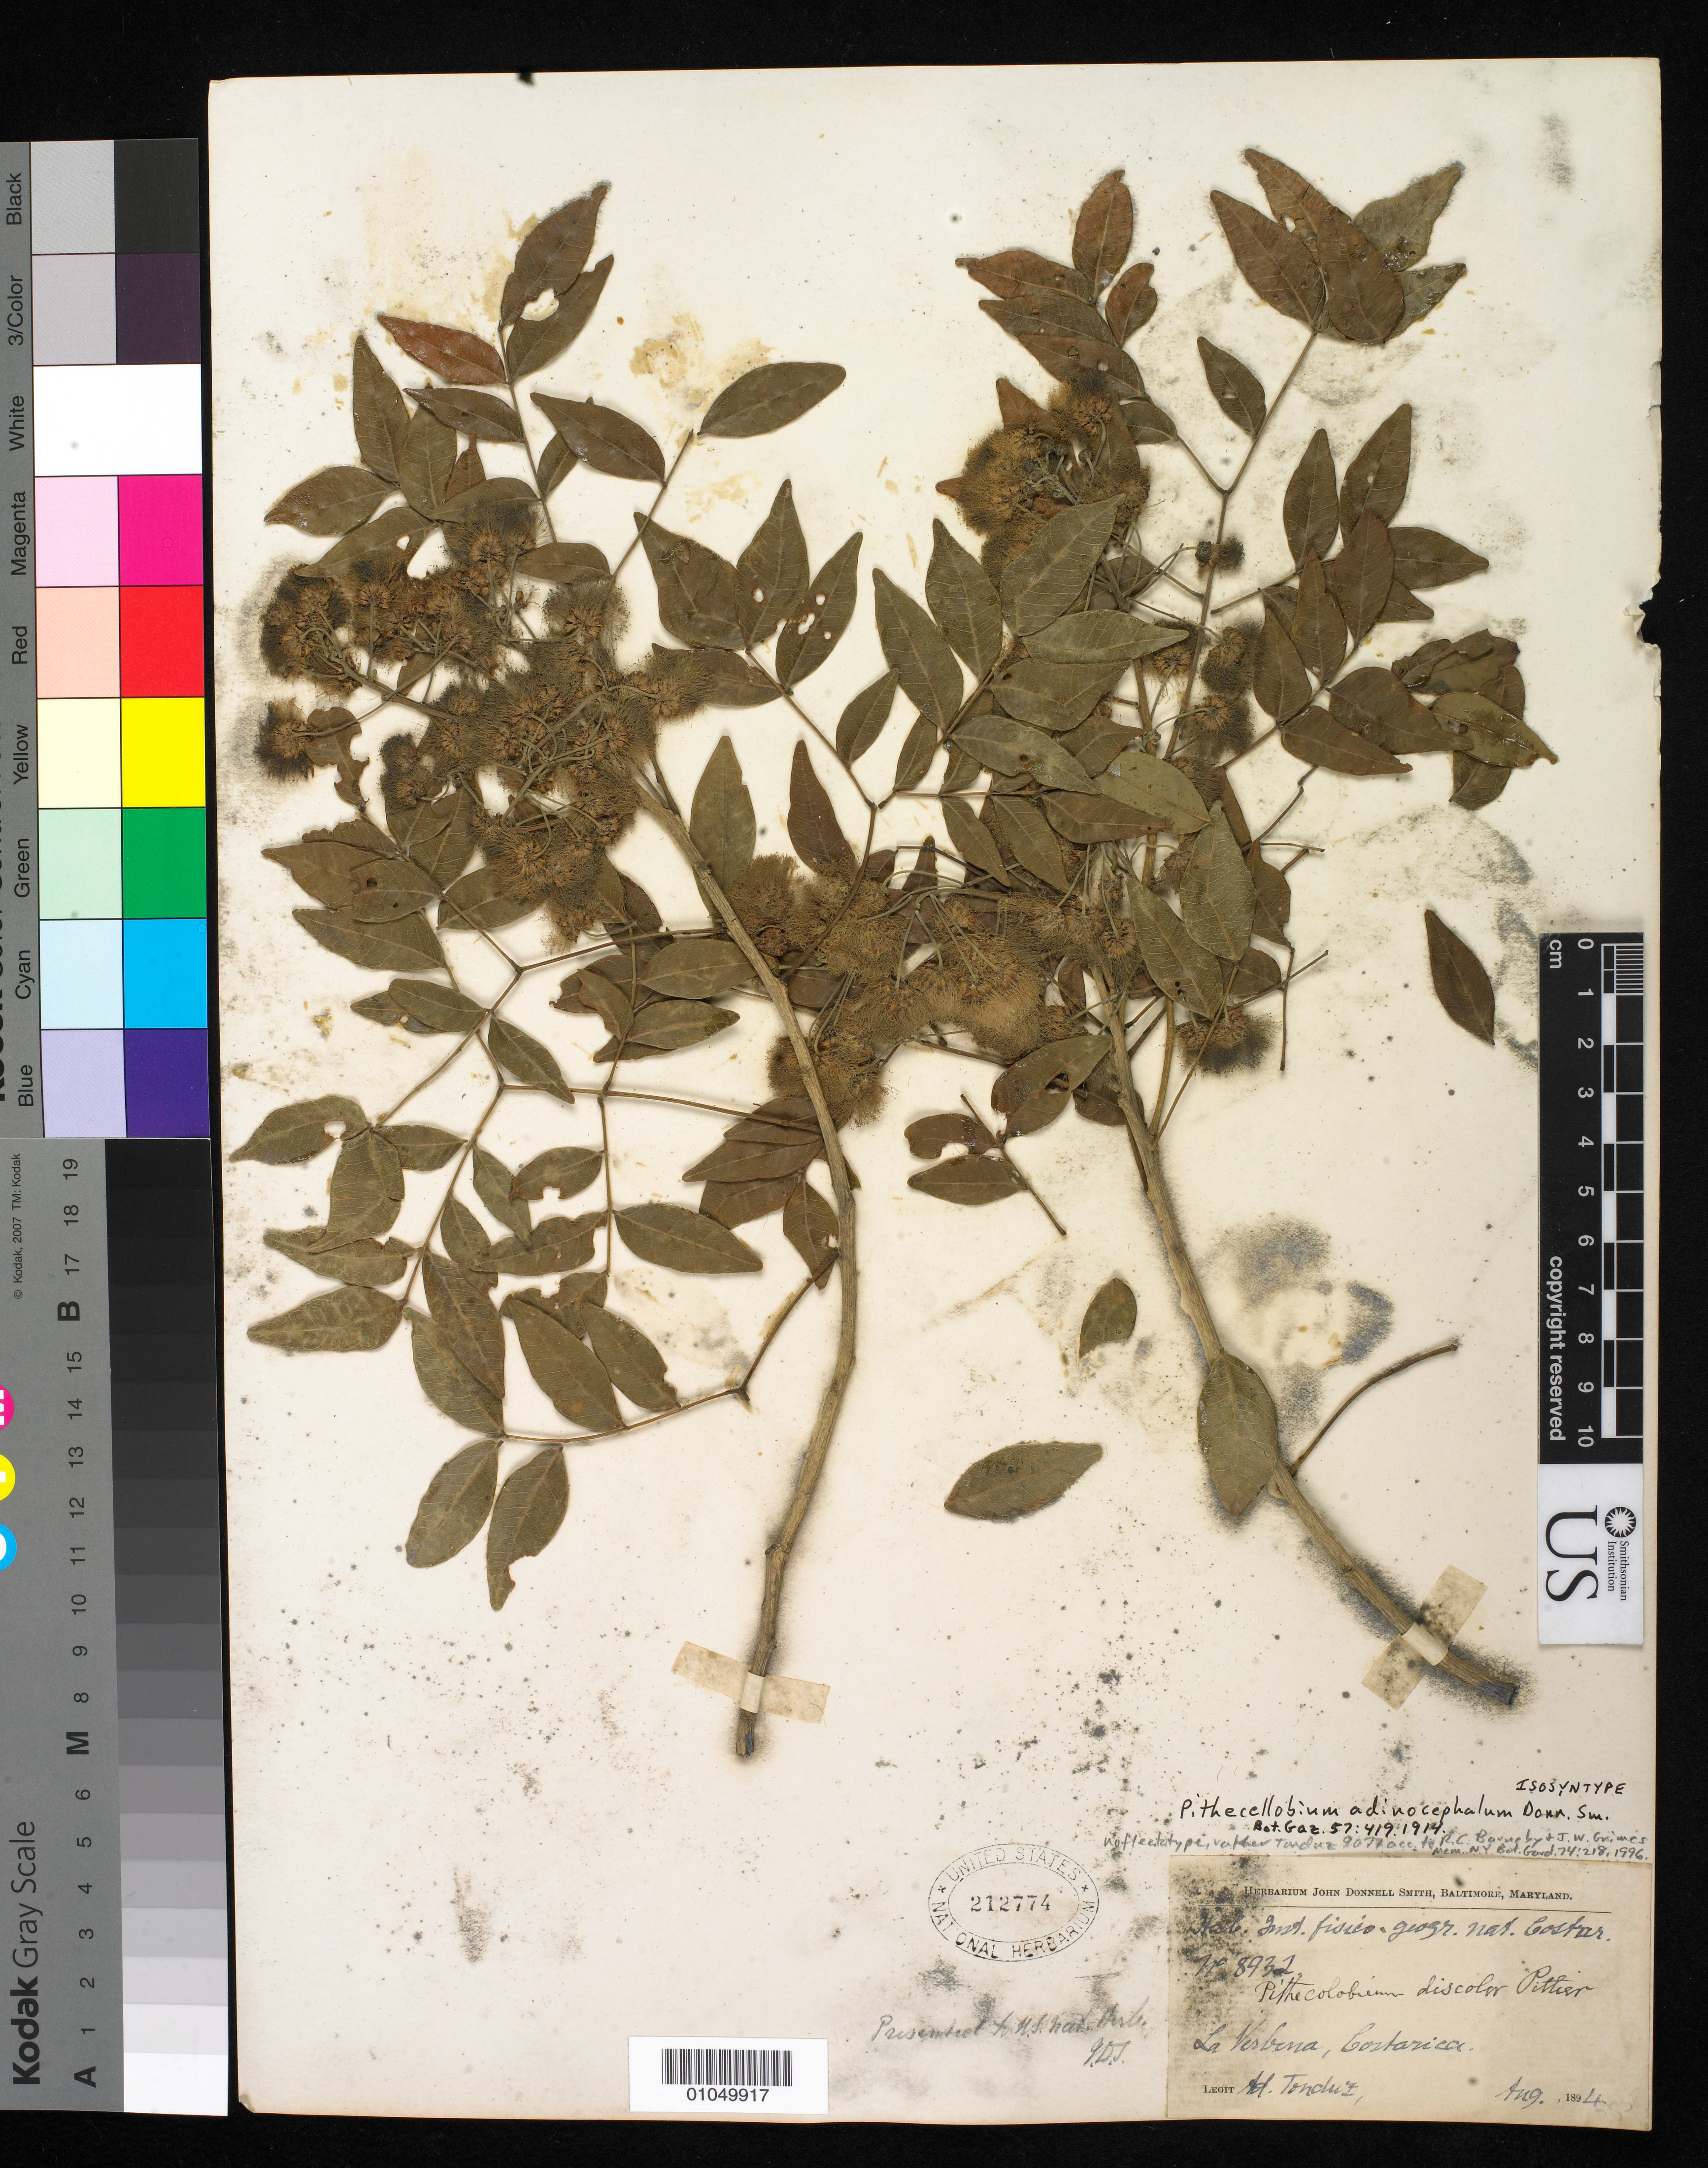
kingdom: Plantae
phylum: Tracheophyta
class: Magnoliopsida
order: Fabales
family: Fabaceae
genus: Pithecellobium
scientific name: Pithecellobium adinocephalum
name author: Donn. Sm.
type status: Isosyntype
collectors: A. Tonduz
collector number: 8932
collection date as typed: Aug 1894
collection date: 1894-08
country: Costa Rica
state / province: Alajuela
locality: La Verbena.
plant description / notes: Lectotype collection is Tonduz 9077 (which is also the type of P. discolor Pittier) as designated by Barneby & Grimes (1996).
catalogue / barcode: US 212774